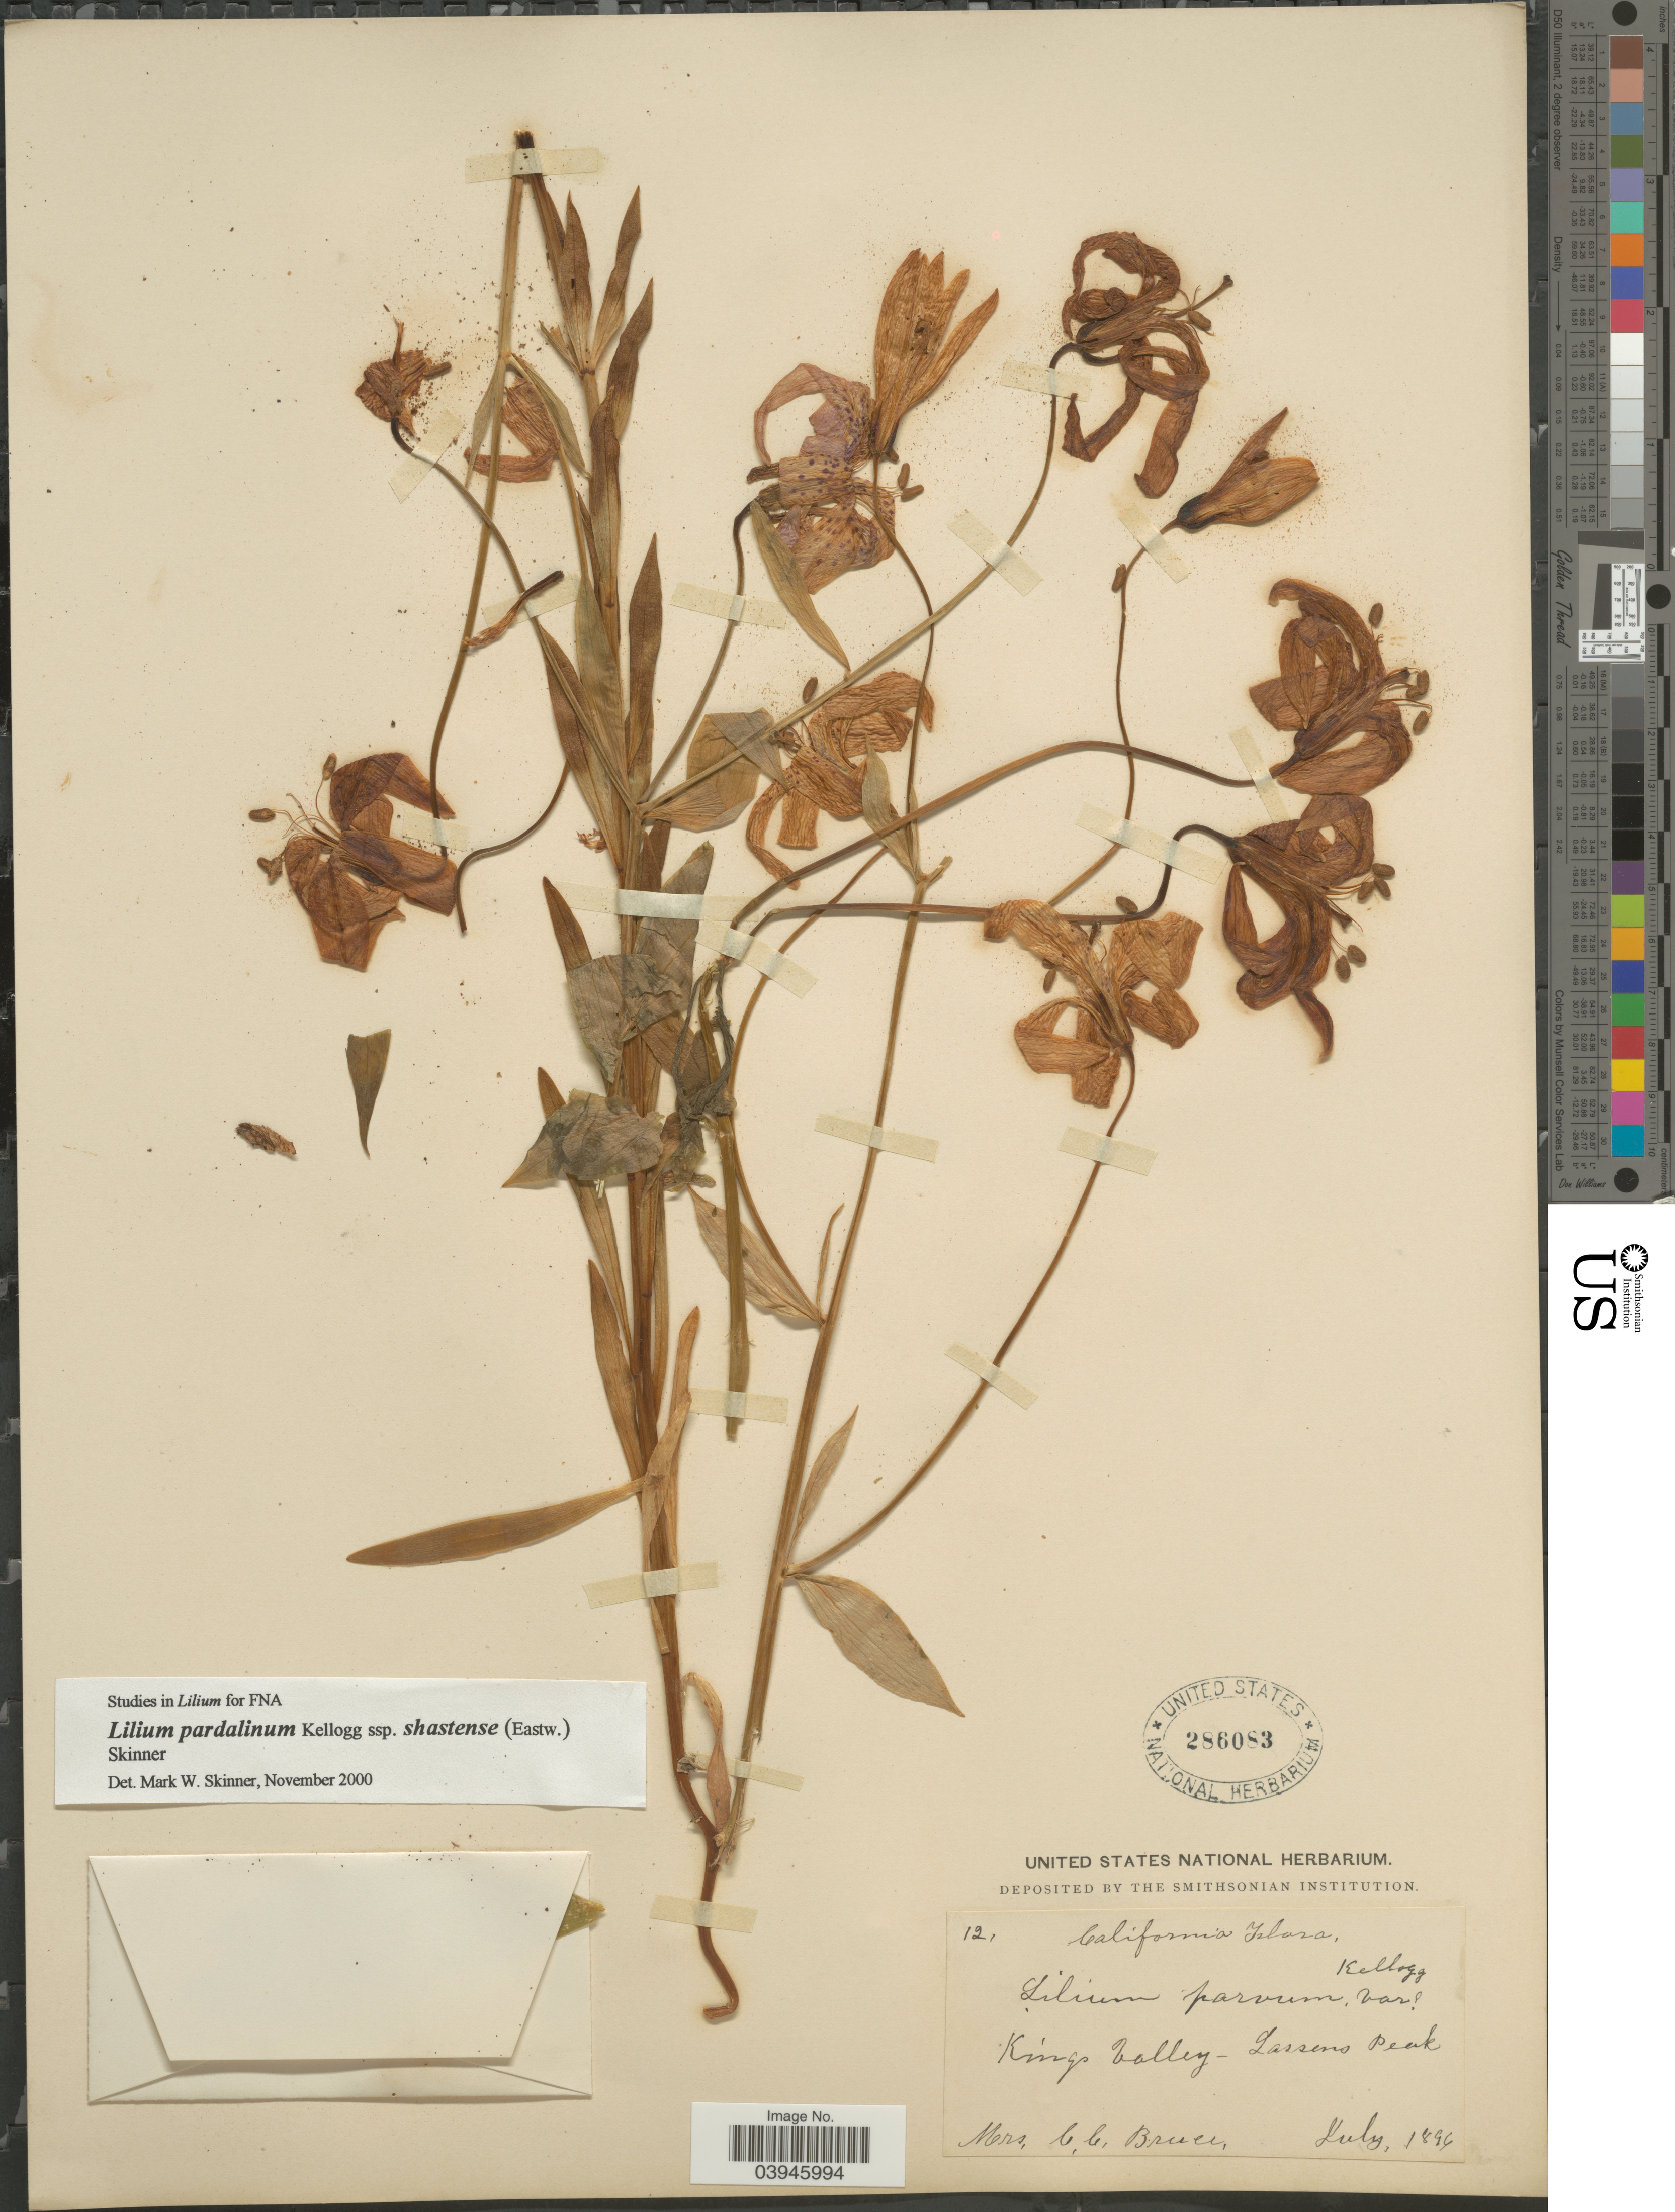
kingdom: Plantae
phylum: Tracheophyta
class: Liliopsida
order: Liliales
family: Liliaceae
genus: Lilium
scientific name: Lilium nevadense var. shastense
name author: Eastw.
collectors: C. Bruce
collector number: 12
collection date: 1896-07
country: United States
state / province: California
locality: Kings Valley- Lassens Peak.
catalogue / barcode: US 286083